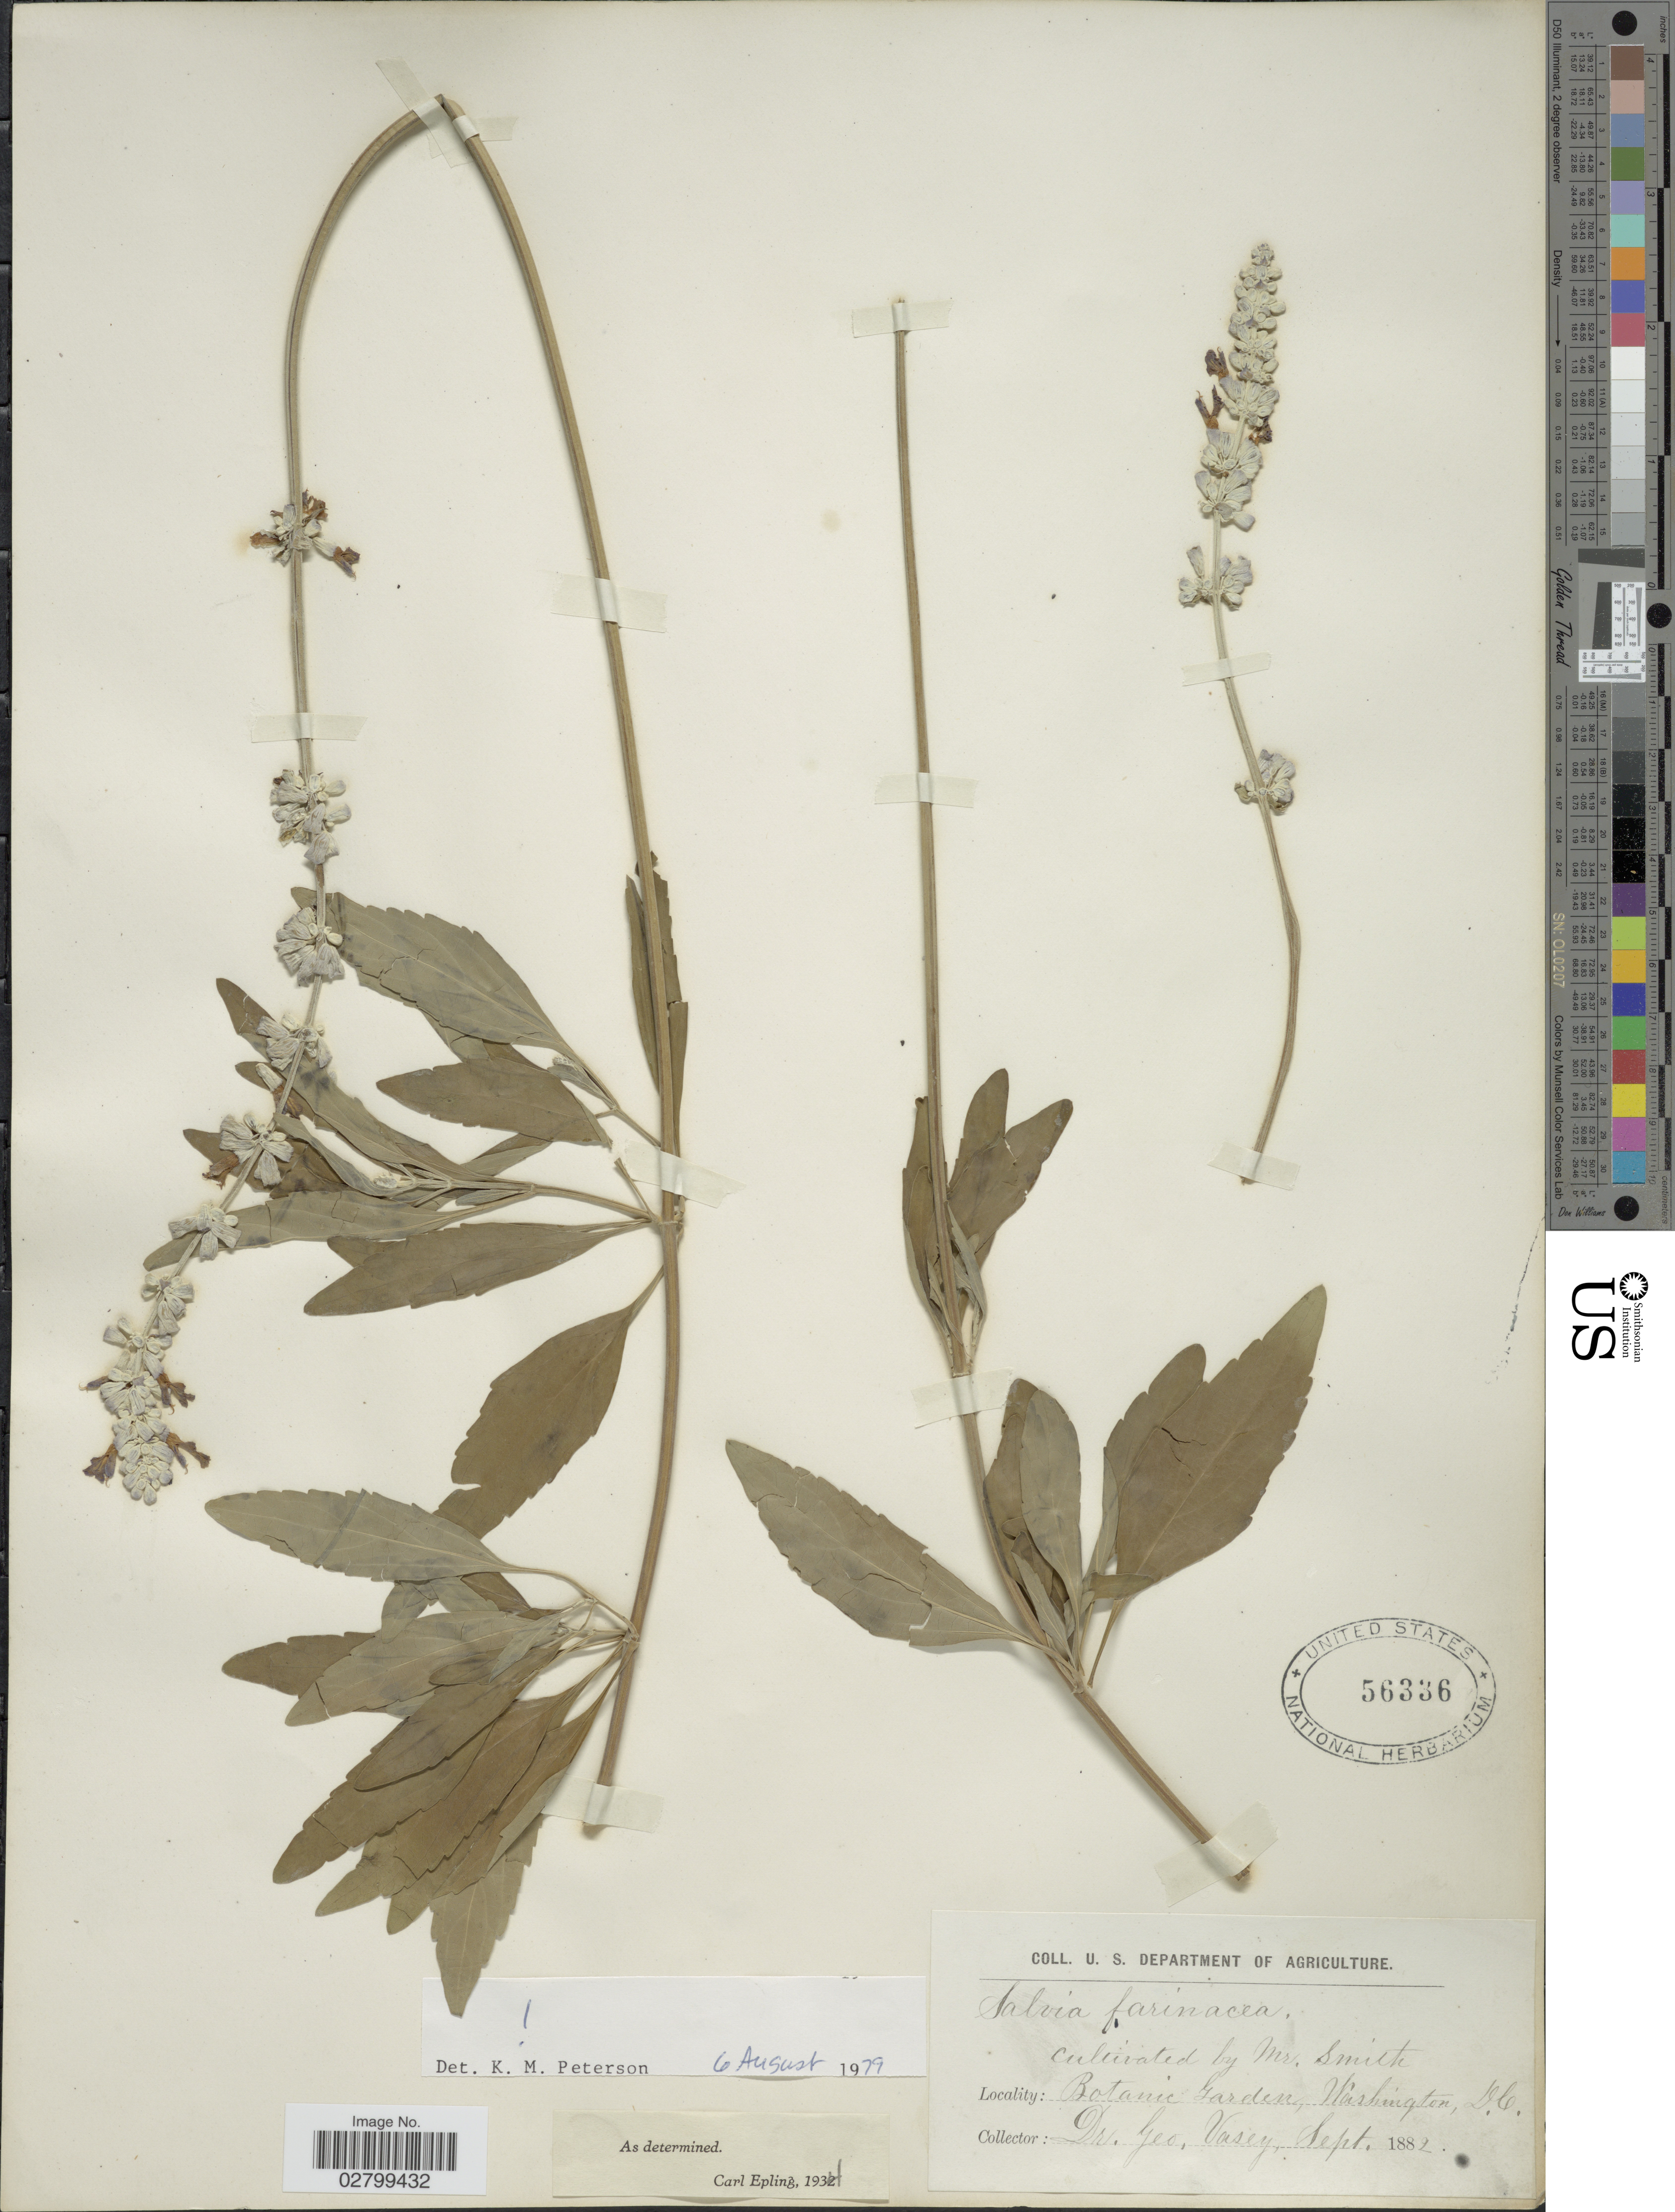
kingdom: Plantae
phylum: Tracheophyta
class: Magnoliopsida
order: Lamiales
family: Lamiaceae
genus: Salvia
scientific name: Salvia farinacea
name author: Benth.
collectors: G. Vasey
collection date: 1882-09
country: United States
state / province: District of Columbia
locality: Botanic Garden, Washington D.C.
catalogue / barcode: US 56336